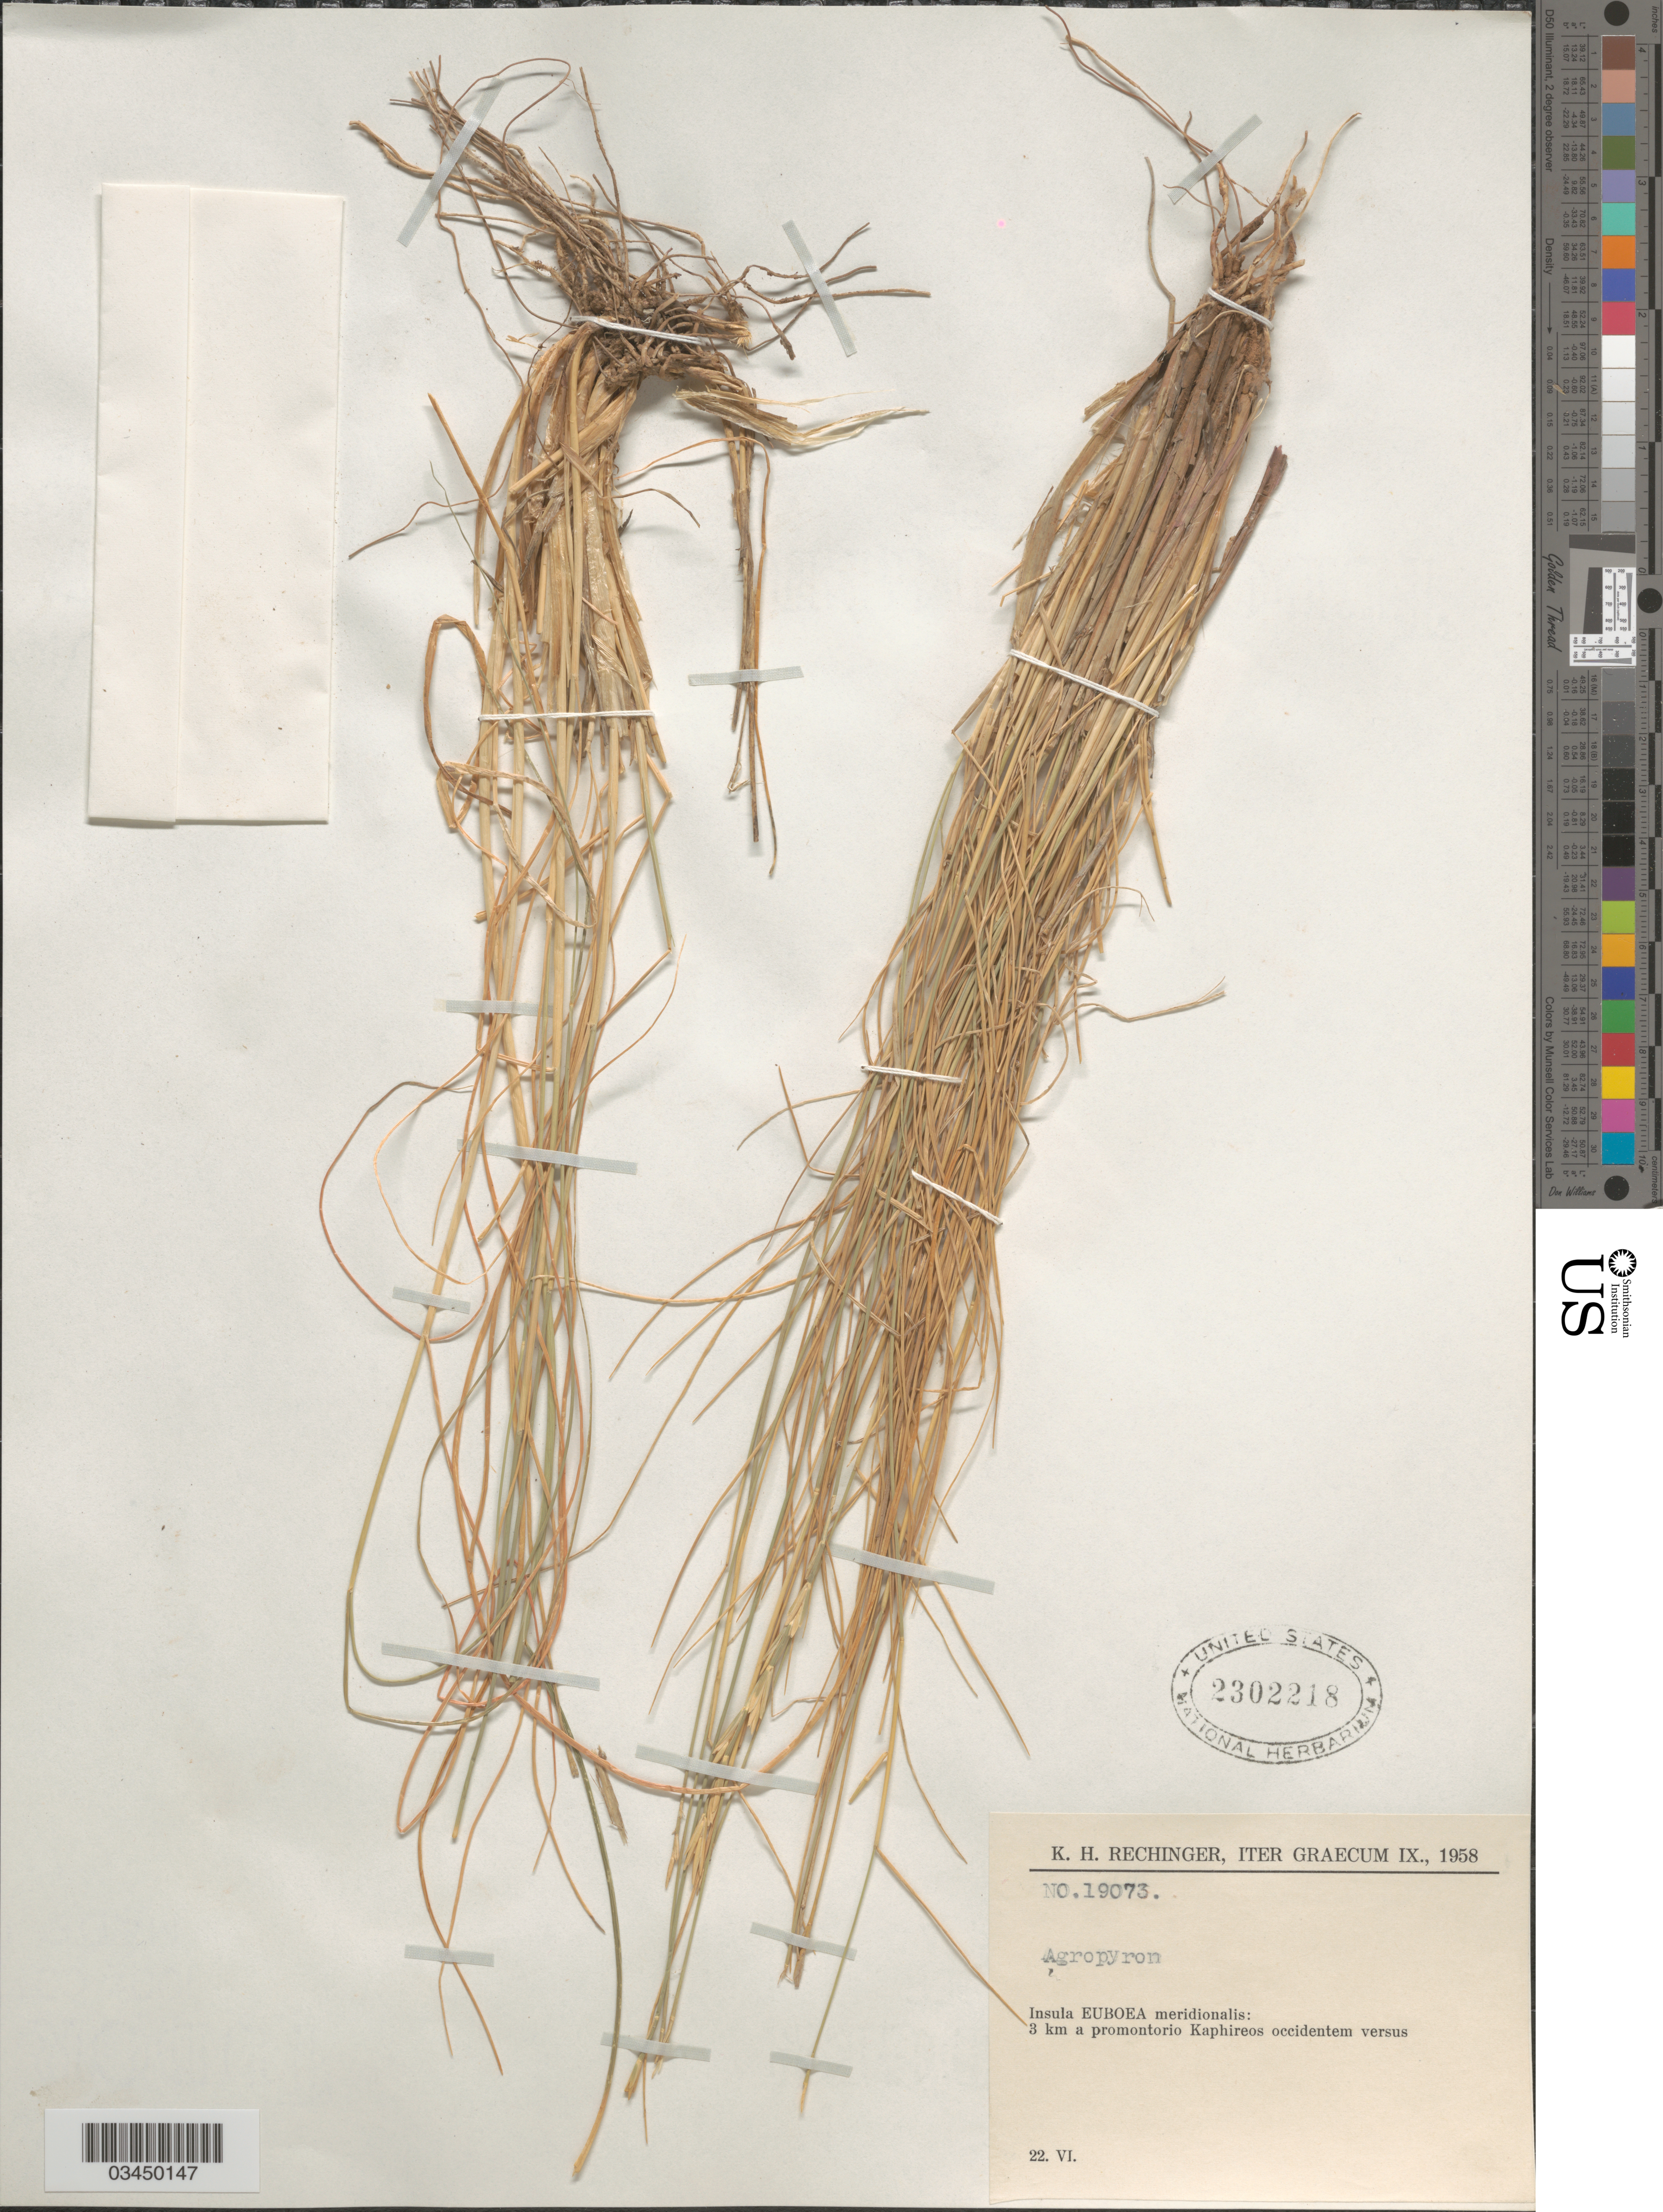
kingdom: Plantae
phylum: Tracheophyta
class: Liliopsida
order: Poales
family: Poaceae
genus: Elymus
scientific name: Elymus sp.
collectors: K. H. Rechinger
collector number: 19073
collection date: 1958-06-22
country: Greece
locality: Iter Graecum IX., 1958. Insula Euboea meridionalis: 3 km a promontorio Kaphireos occidentem versus.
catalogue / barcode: US 2302218